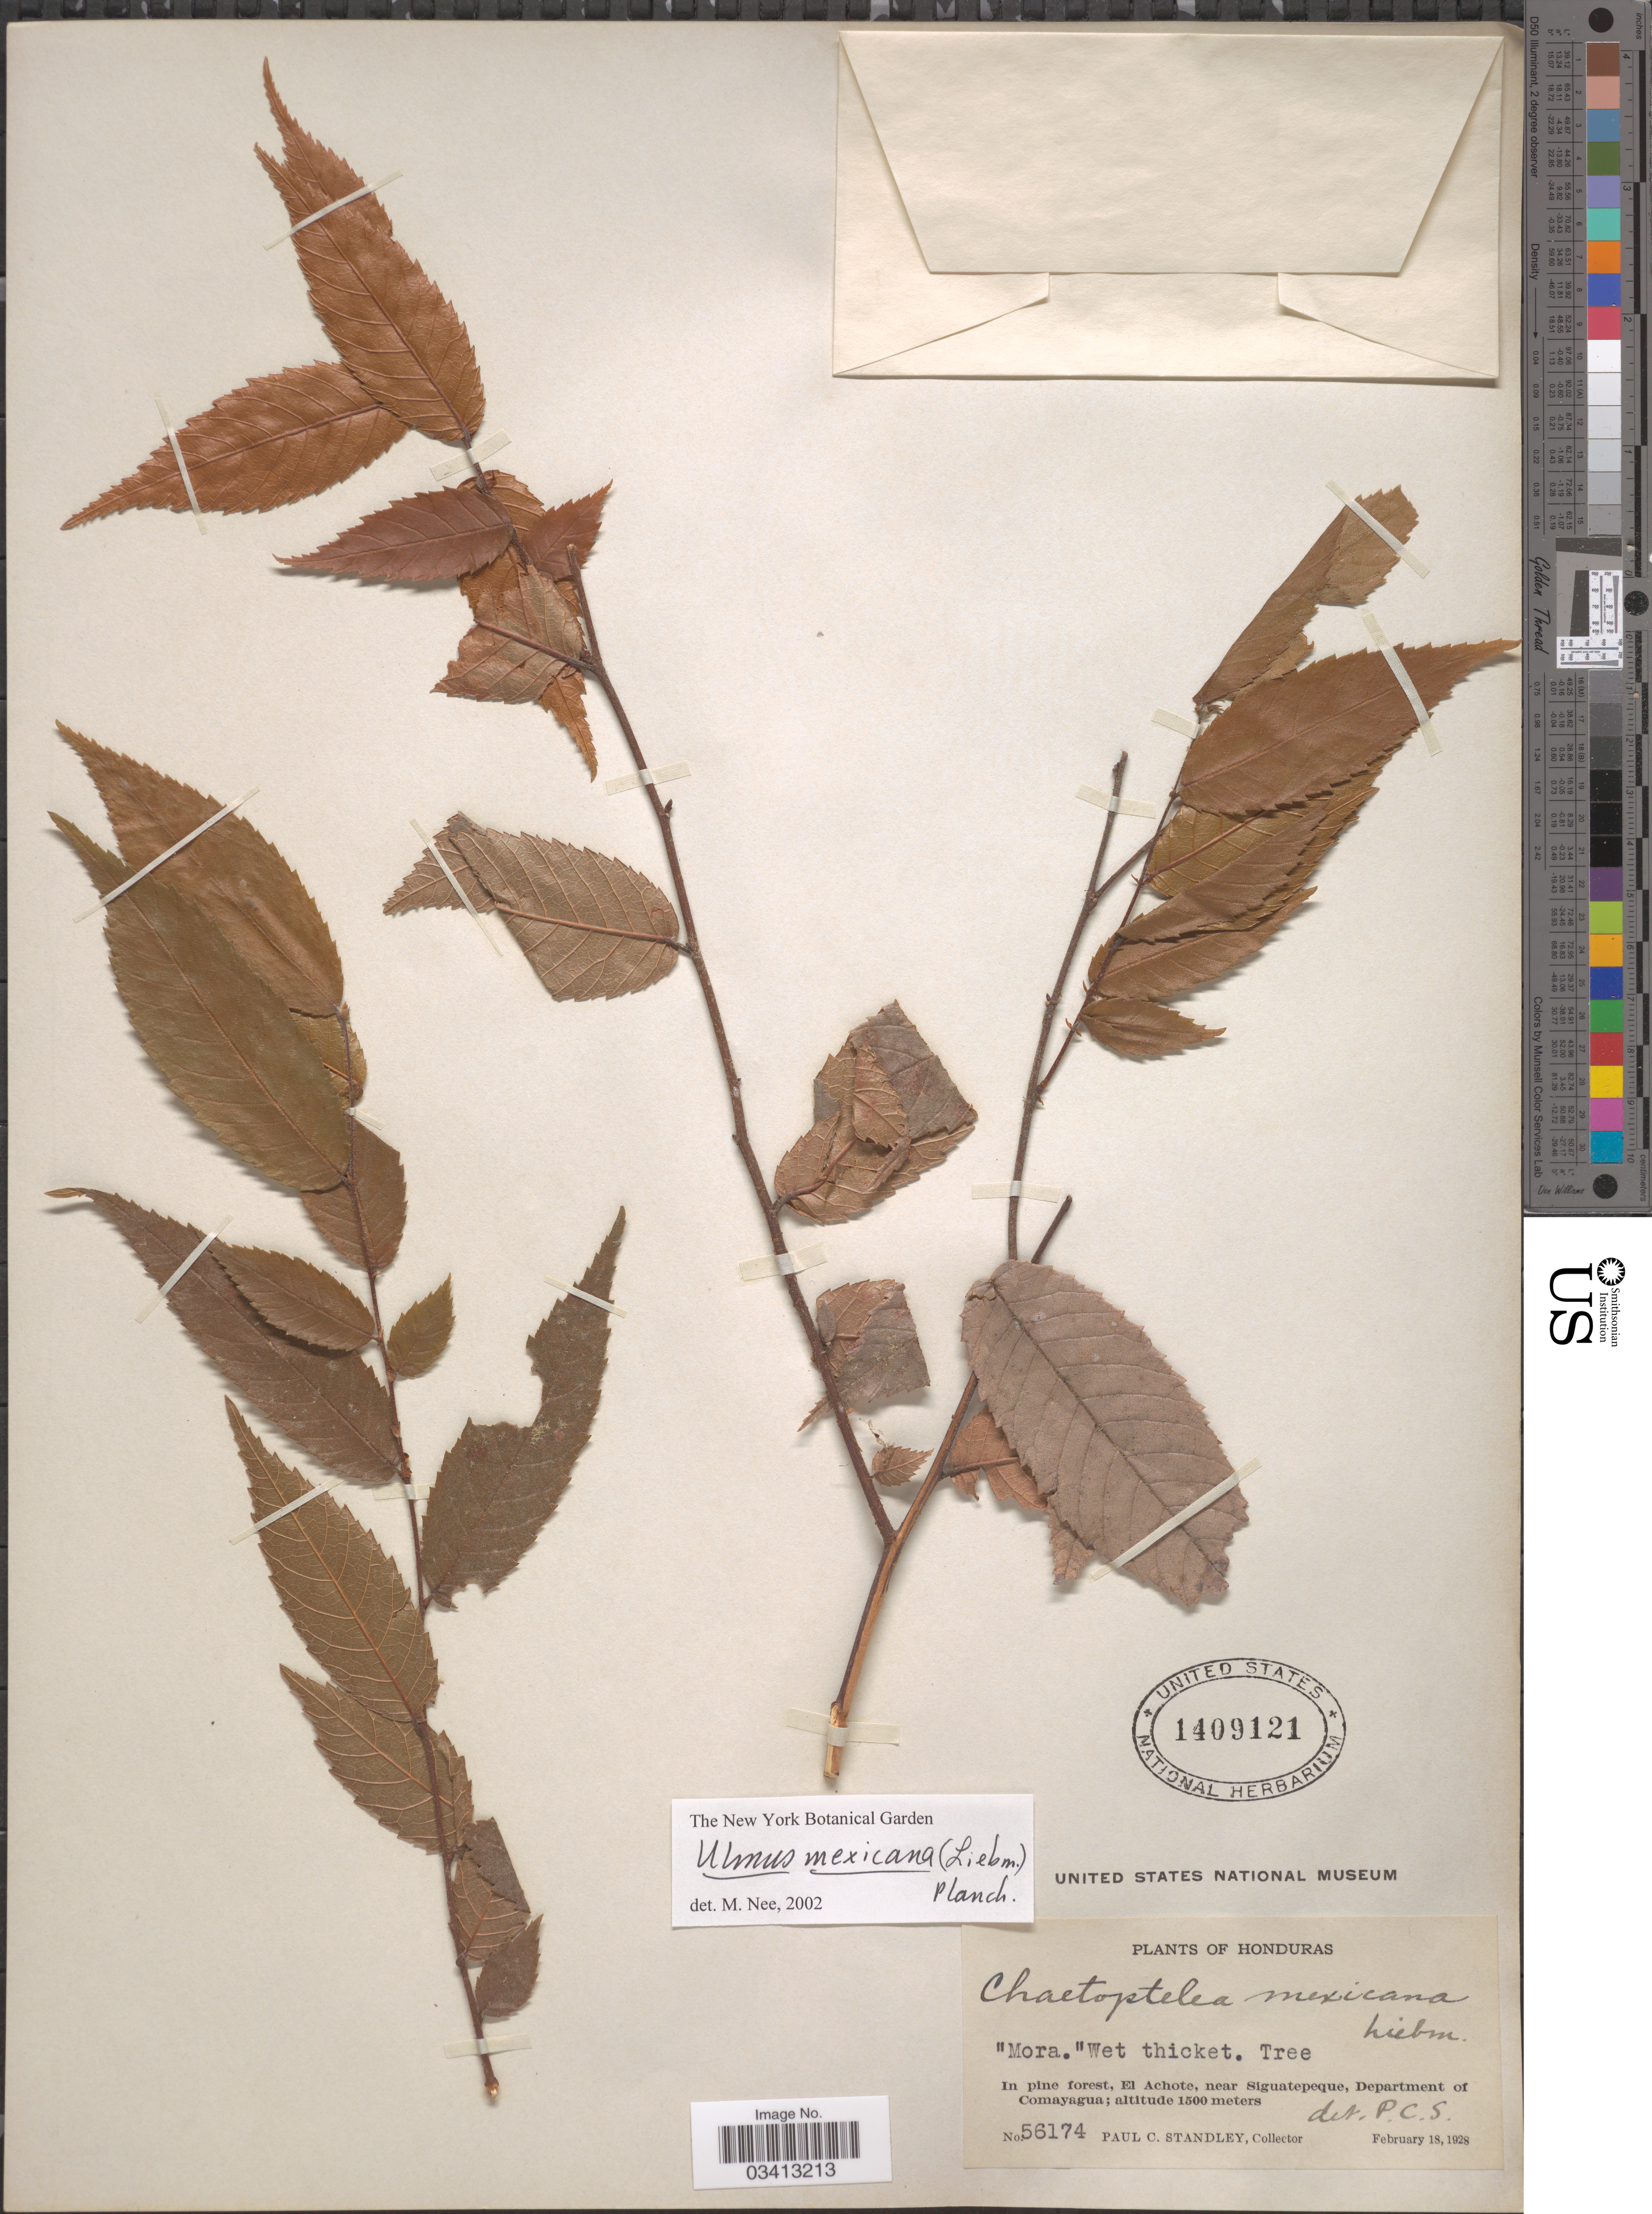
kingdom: Plantae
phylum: Tracheophyta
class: Magnoliopsida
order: Rosales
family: Ulmaceae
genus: Ulmus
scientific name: Ulmus mexicana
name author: (Liebm.) Planch.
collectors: P. C. Standley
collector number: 56174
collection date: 1928-02-18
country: Honduras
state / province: Comayagua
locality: In pine forest, El Achote, near Siguatepeque, Department of Comayagua.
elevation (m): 1500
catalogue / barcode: US 1409121